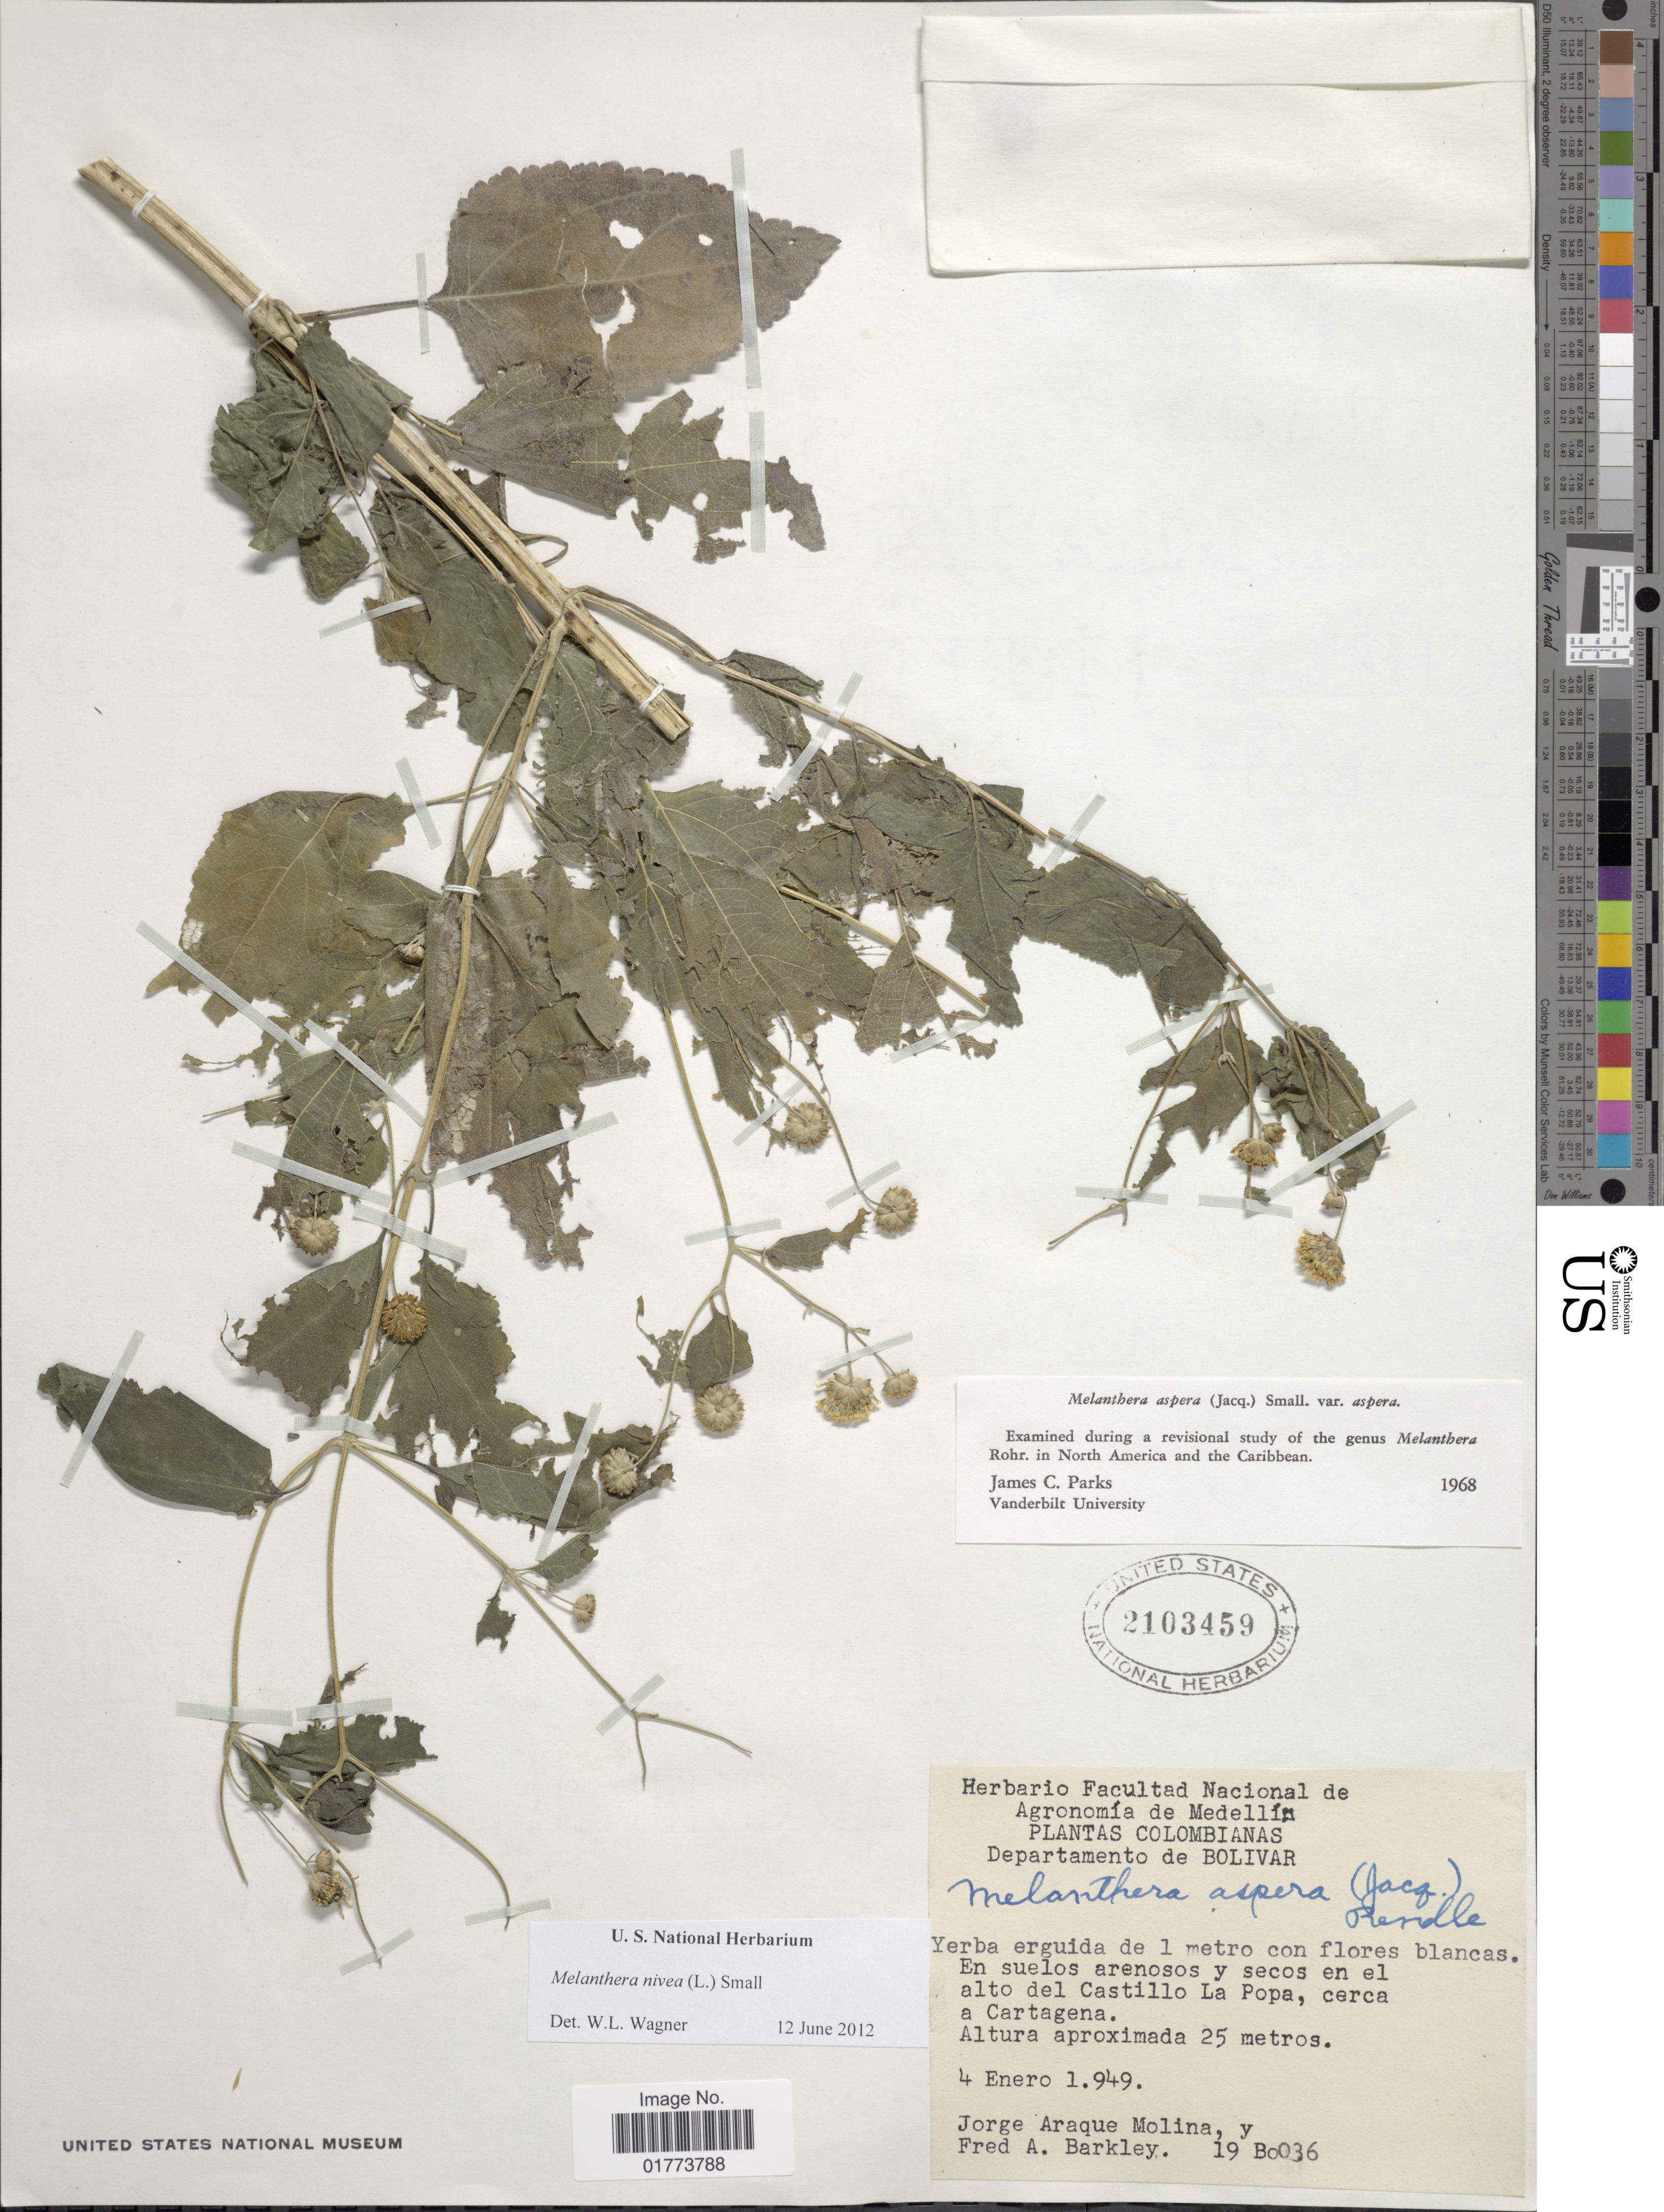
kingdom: Plantae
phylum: Tracheophyta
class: Magnoliopsida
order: Asterales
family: Asteraceae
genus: Melanthera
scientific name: Melanthera nivea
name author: (L.) Small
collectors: J. Araque Molina & F. A. Barkley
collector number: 19Bo036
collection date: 1949-01-04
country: Colombia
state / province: Bolívar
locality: Departamento de Bolívar. en el alto del Castillo La Popa, cerca a Cartagena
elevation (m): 25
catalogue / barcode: US 2103459